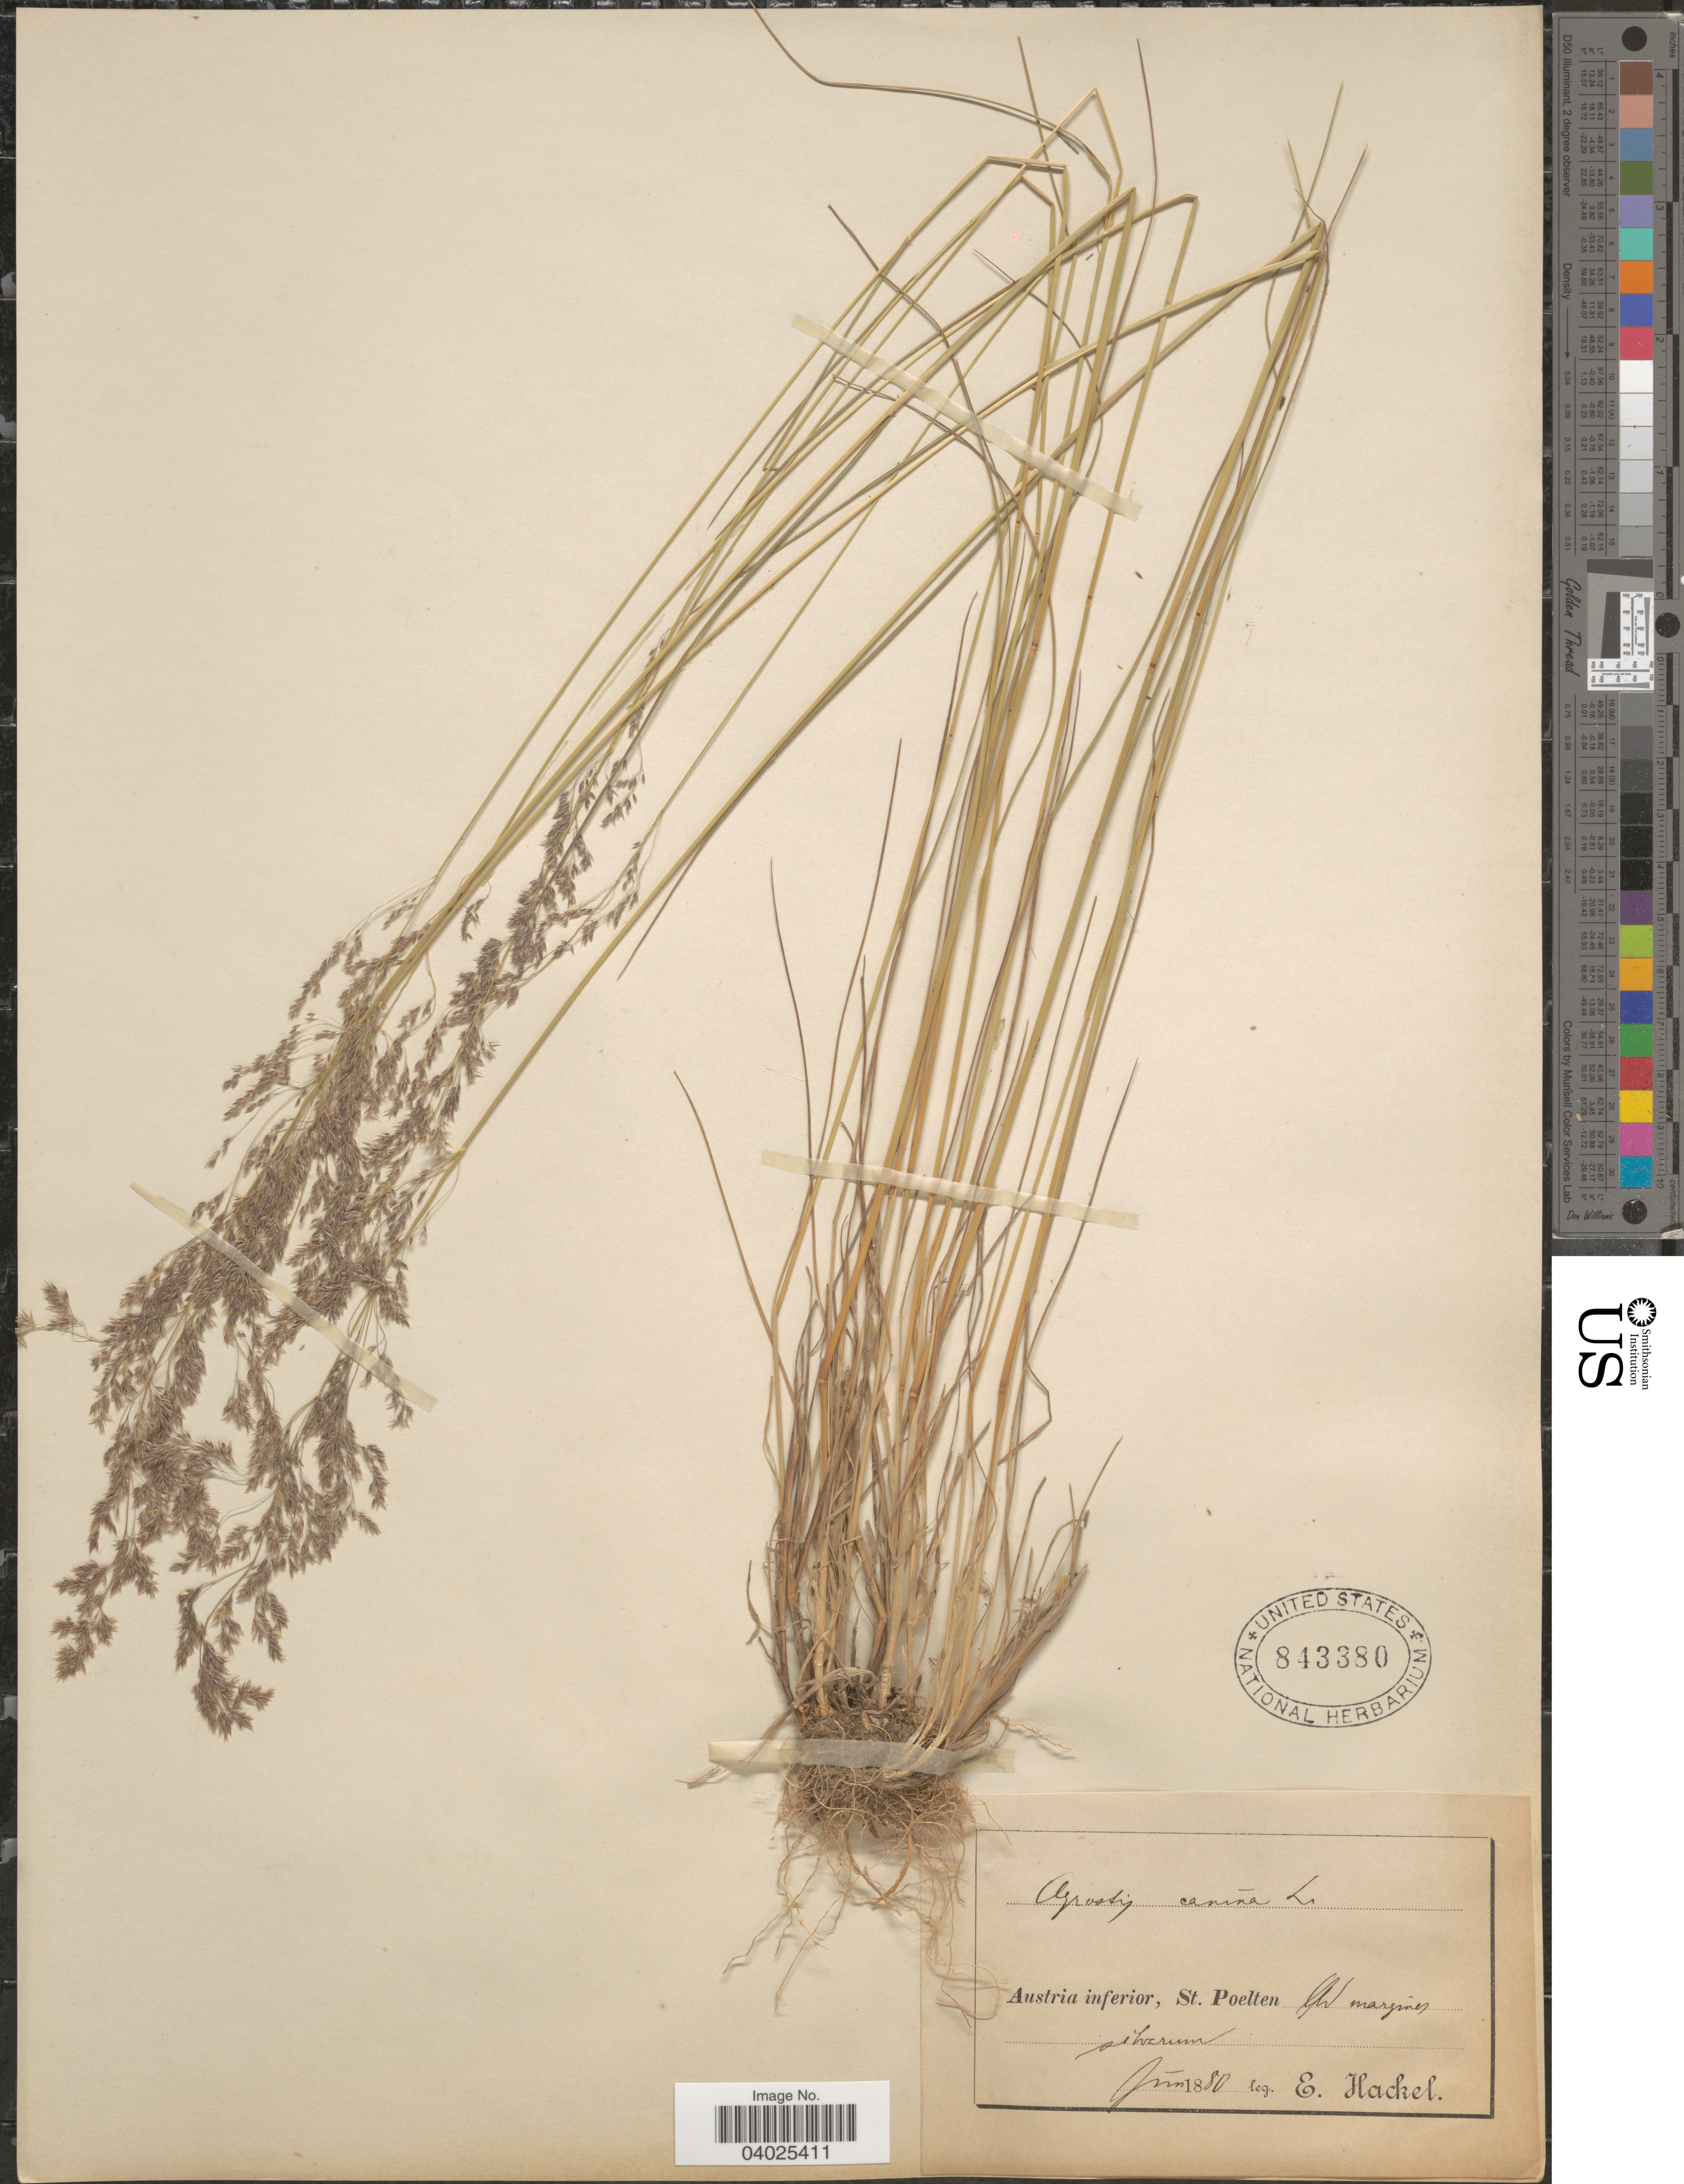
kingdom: Plantae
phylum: Tracheophyta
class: Liliopsida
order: Poales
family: Poaceae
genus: Agrostis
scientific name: Agrostis canina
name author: L.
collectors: E. Hackel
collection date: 1880-06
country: Austria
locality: Austria inferior, St. Poelten in margines silvarum.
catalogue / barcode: US 843380